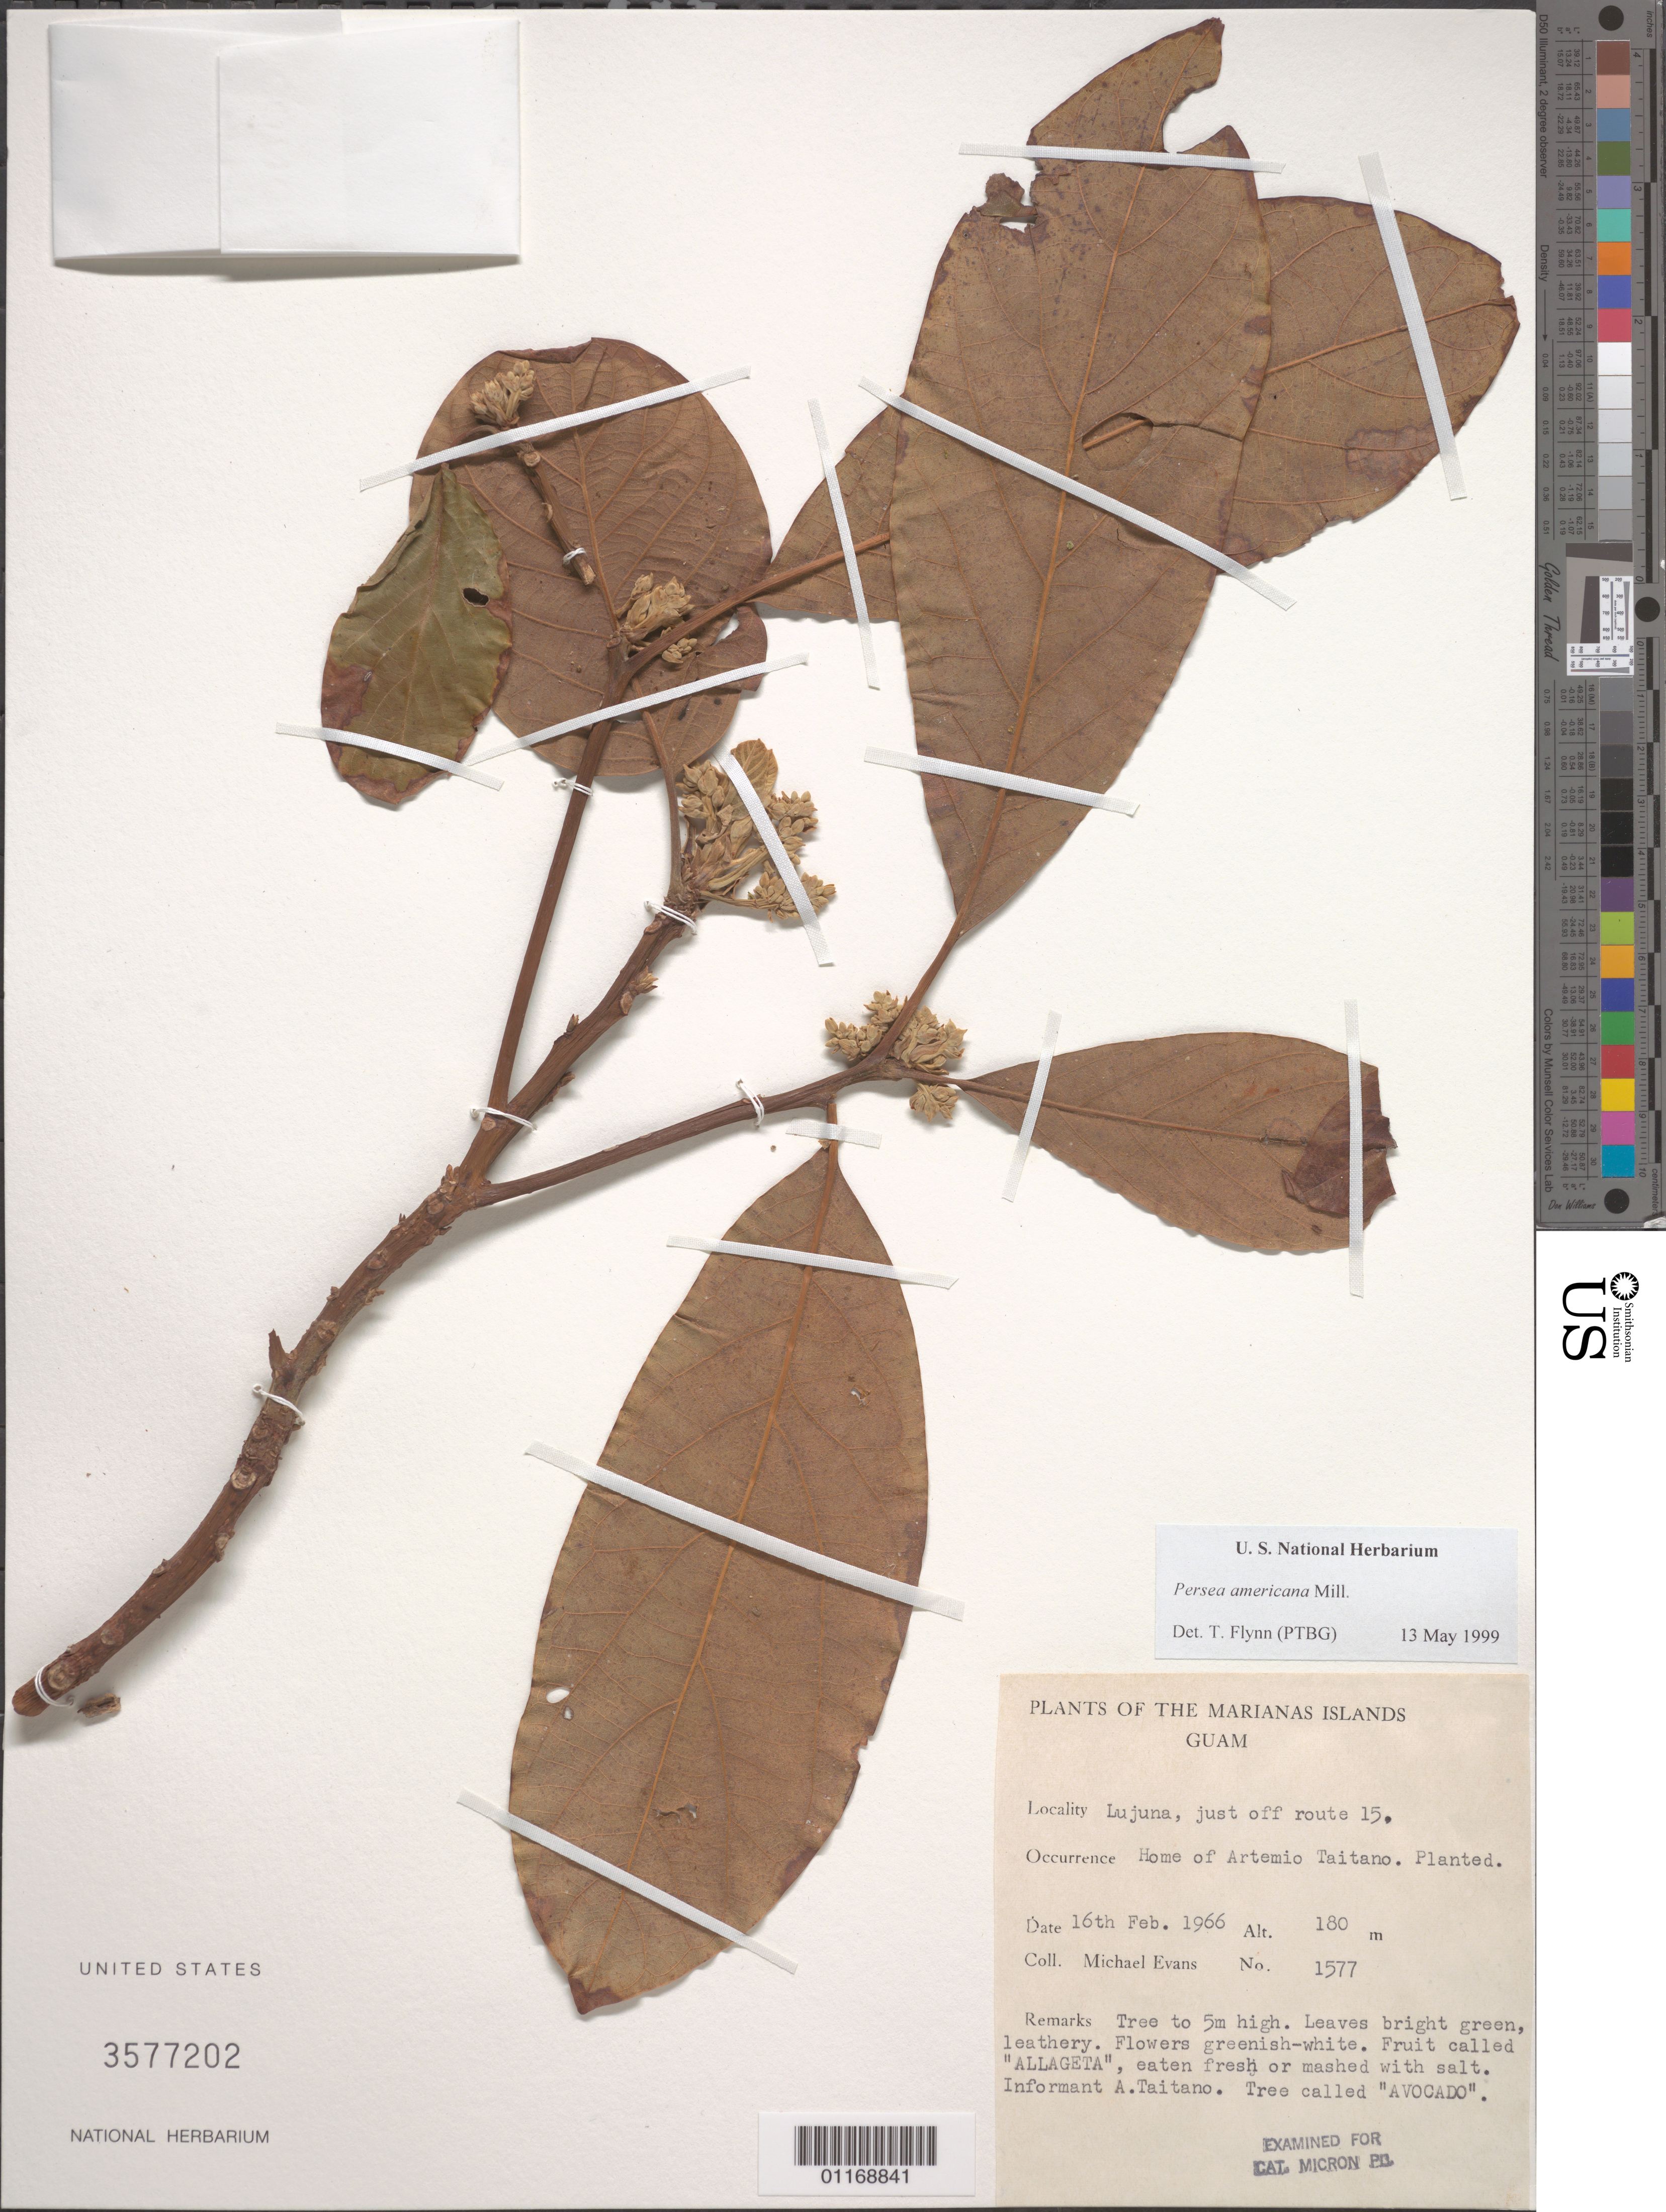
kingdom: Plantae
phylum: Tracheophyta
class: Magnoliopsida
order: Laurales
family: Lauraceae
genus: Persea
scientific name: Persea americana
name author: Mill.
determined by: Flynn, T. W.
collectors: M. Evans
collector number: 1577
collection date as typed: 16 Feb 1966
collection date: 1966-02-16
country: Guam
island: Guam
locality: Lujuna, just off route 15, home of Artemio Taitano.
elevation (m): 180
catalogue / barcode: US 3577202